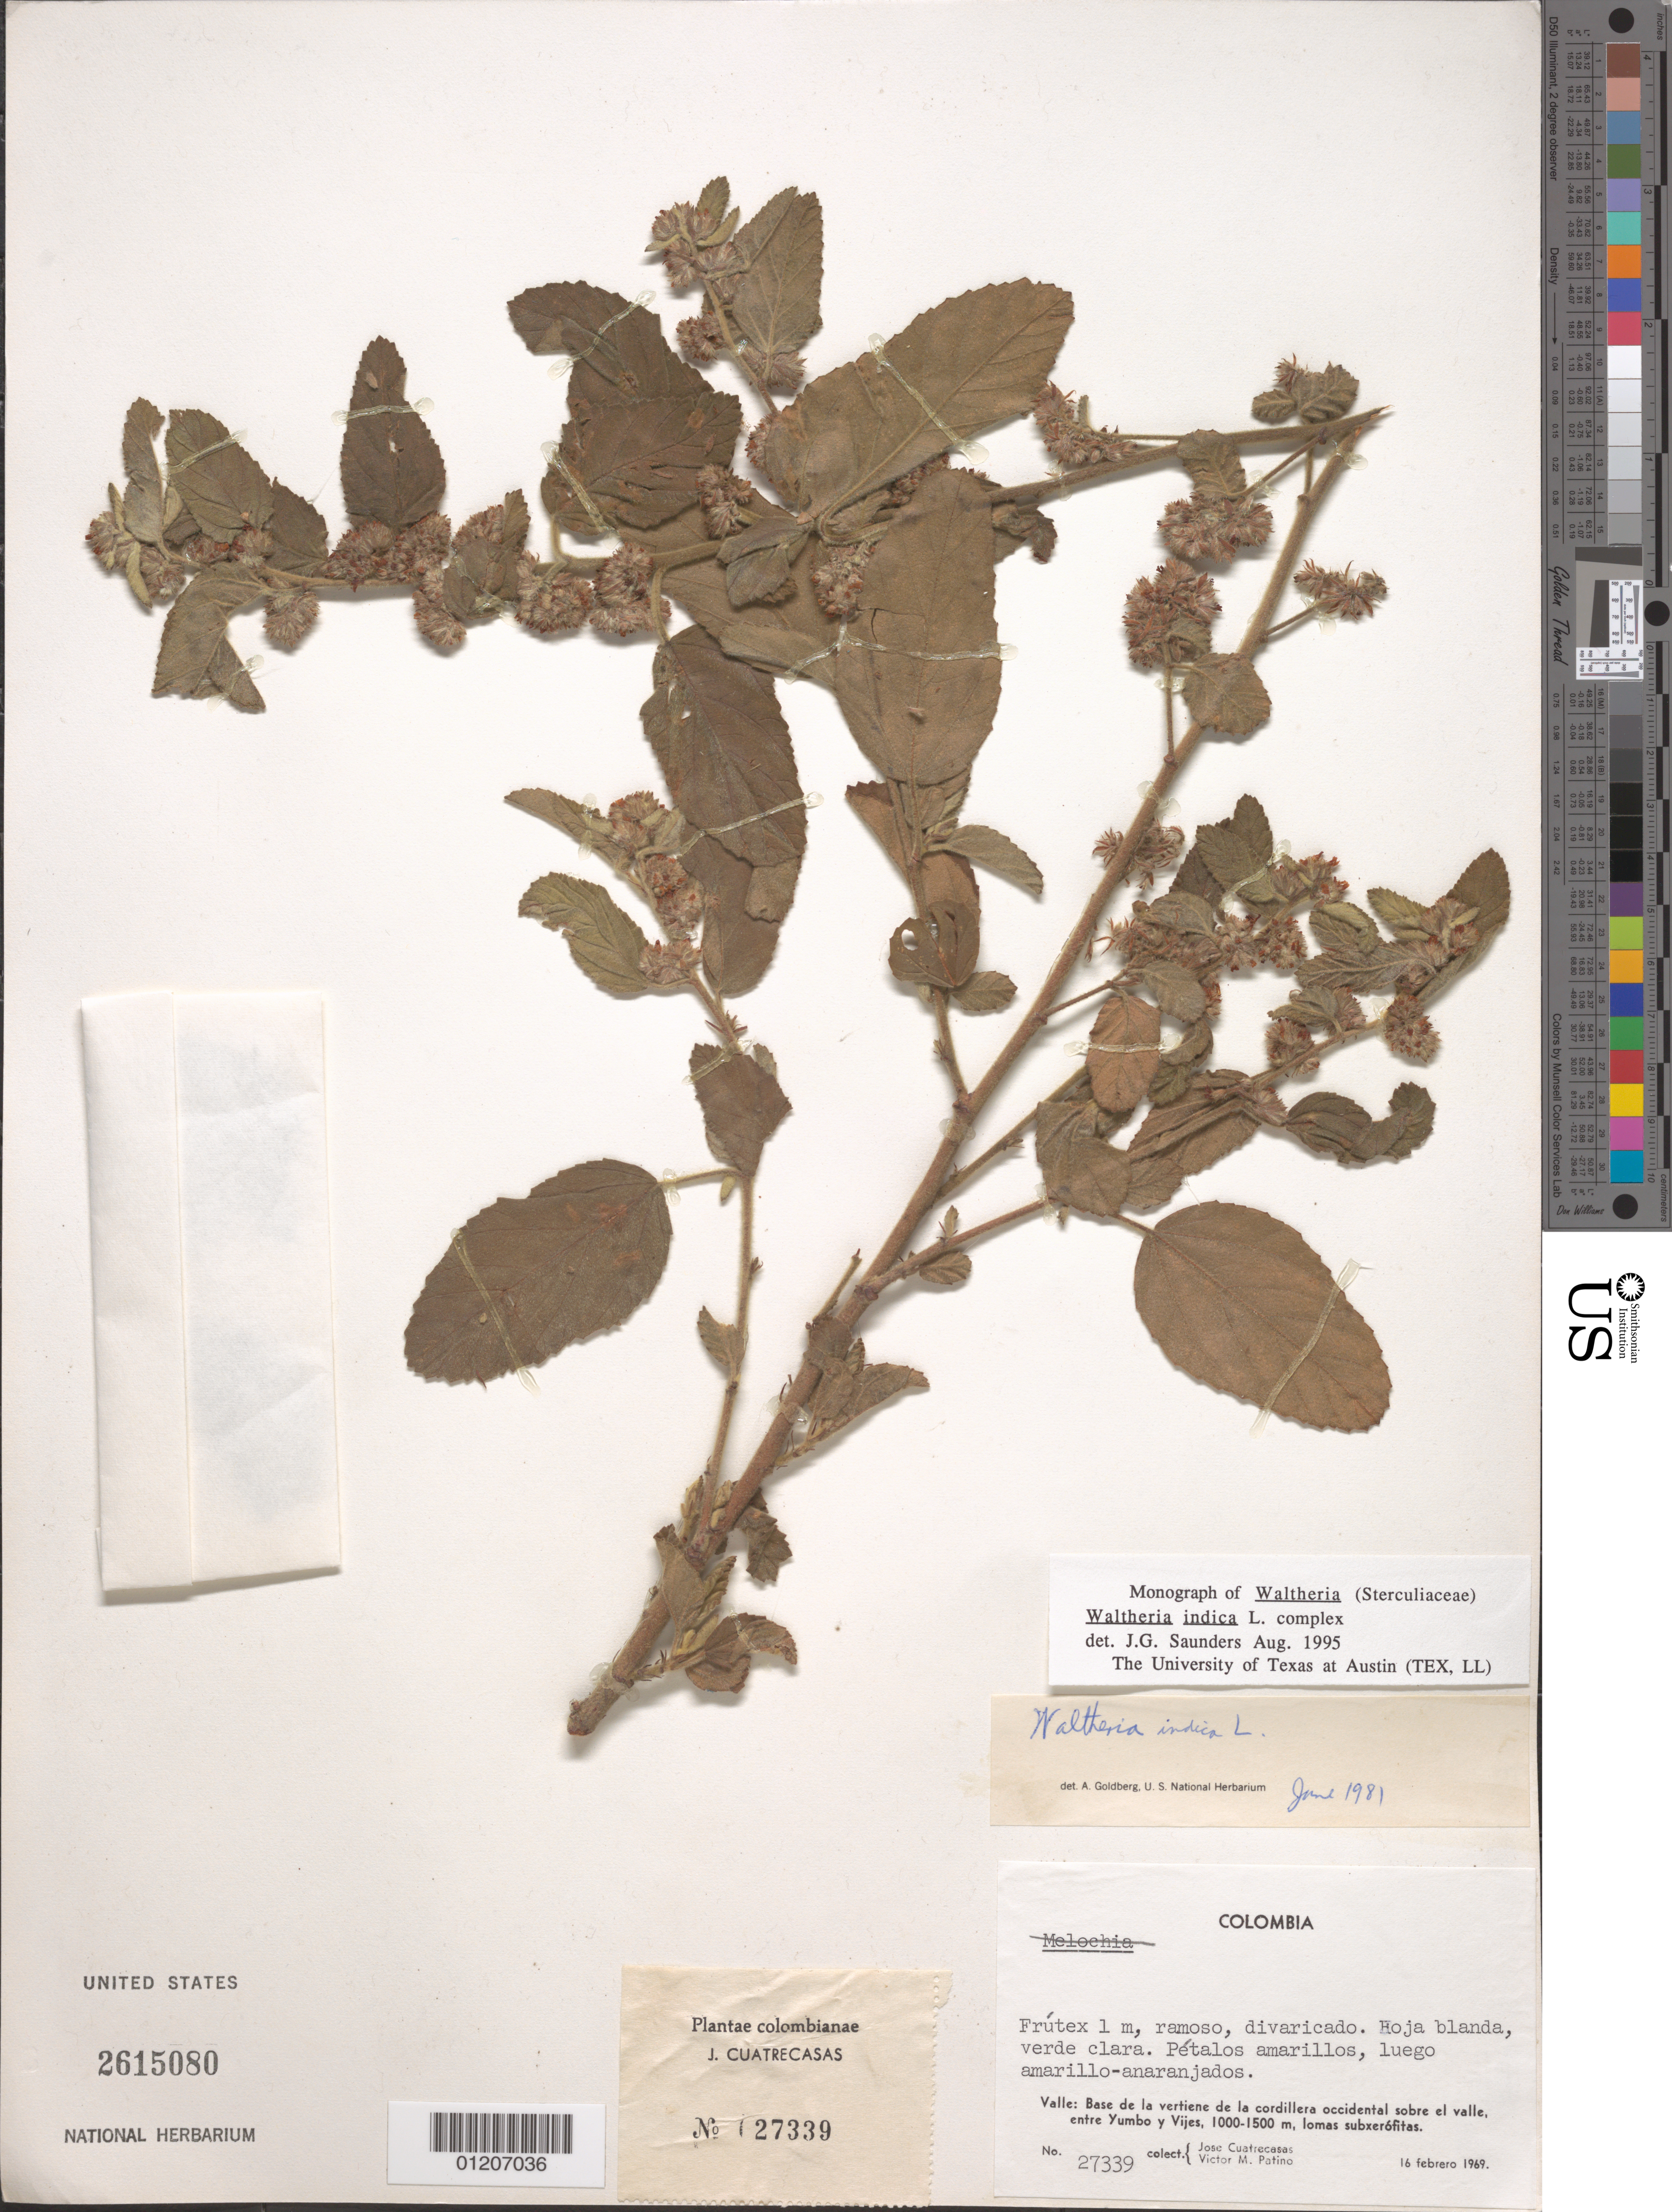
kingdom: Plantae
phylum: Tracheophyta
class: Magnoliopsida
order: Malvales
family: Malvaceae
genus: Waltheria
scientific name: Waltheria indica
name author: L.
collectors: J. Cuatrecasas & V. M. Patiño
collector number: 27339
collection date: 1969-02-16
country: Colombia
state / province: Valle del Cauca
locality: Valle: Base de la vertiene de la cordillera occidental sobre el valle, entre Yumbo y Vijes.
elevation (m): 1000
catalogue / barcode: US 2615080